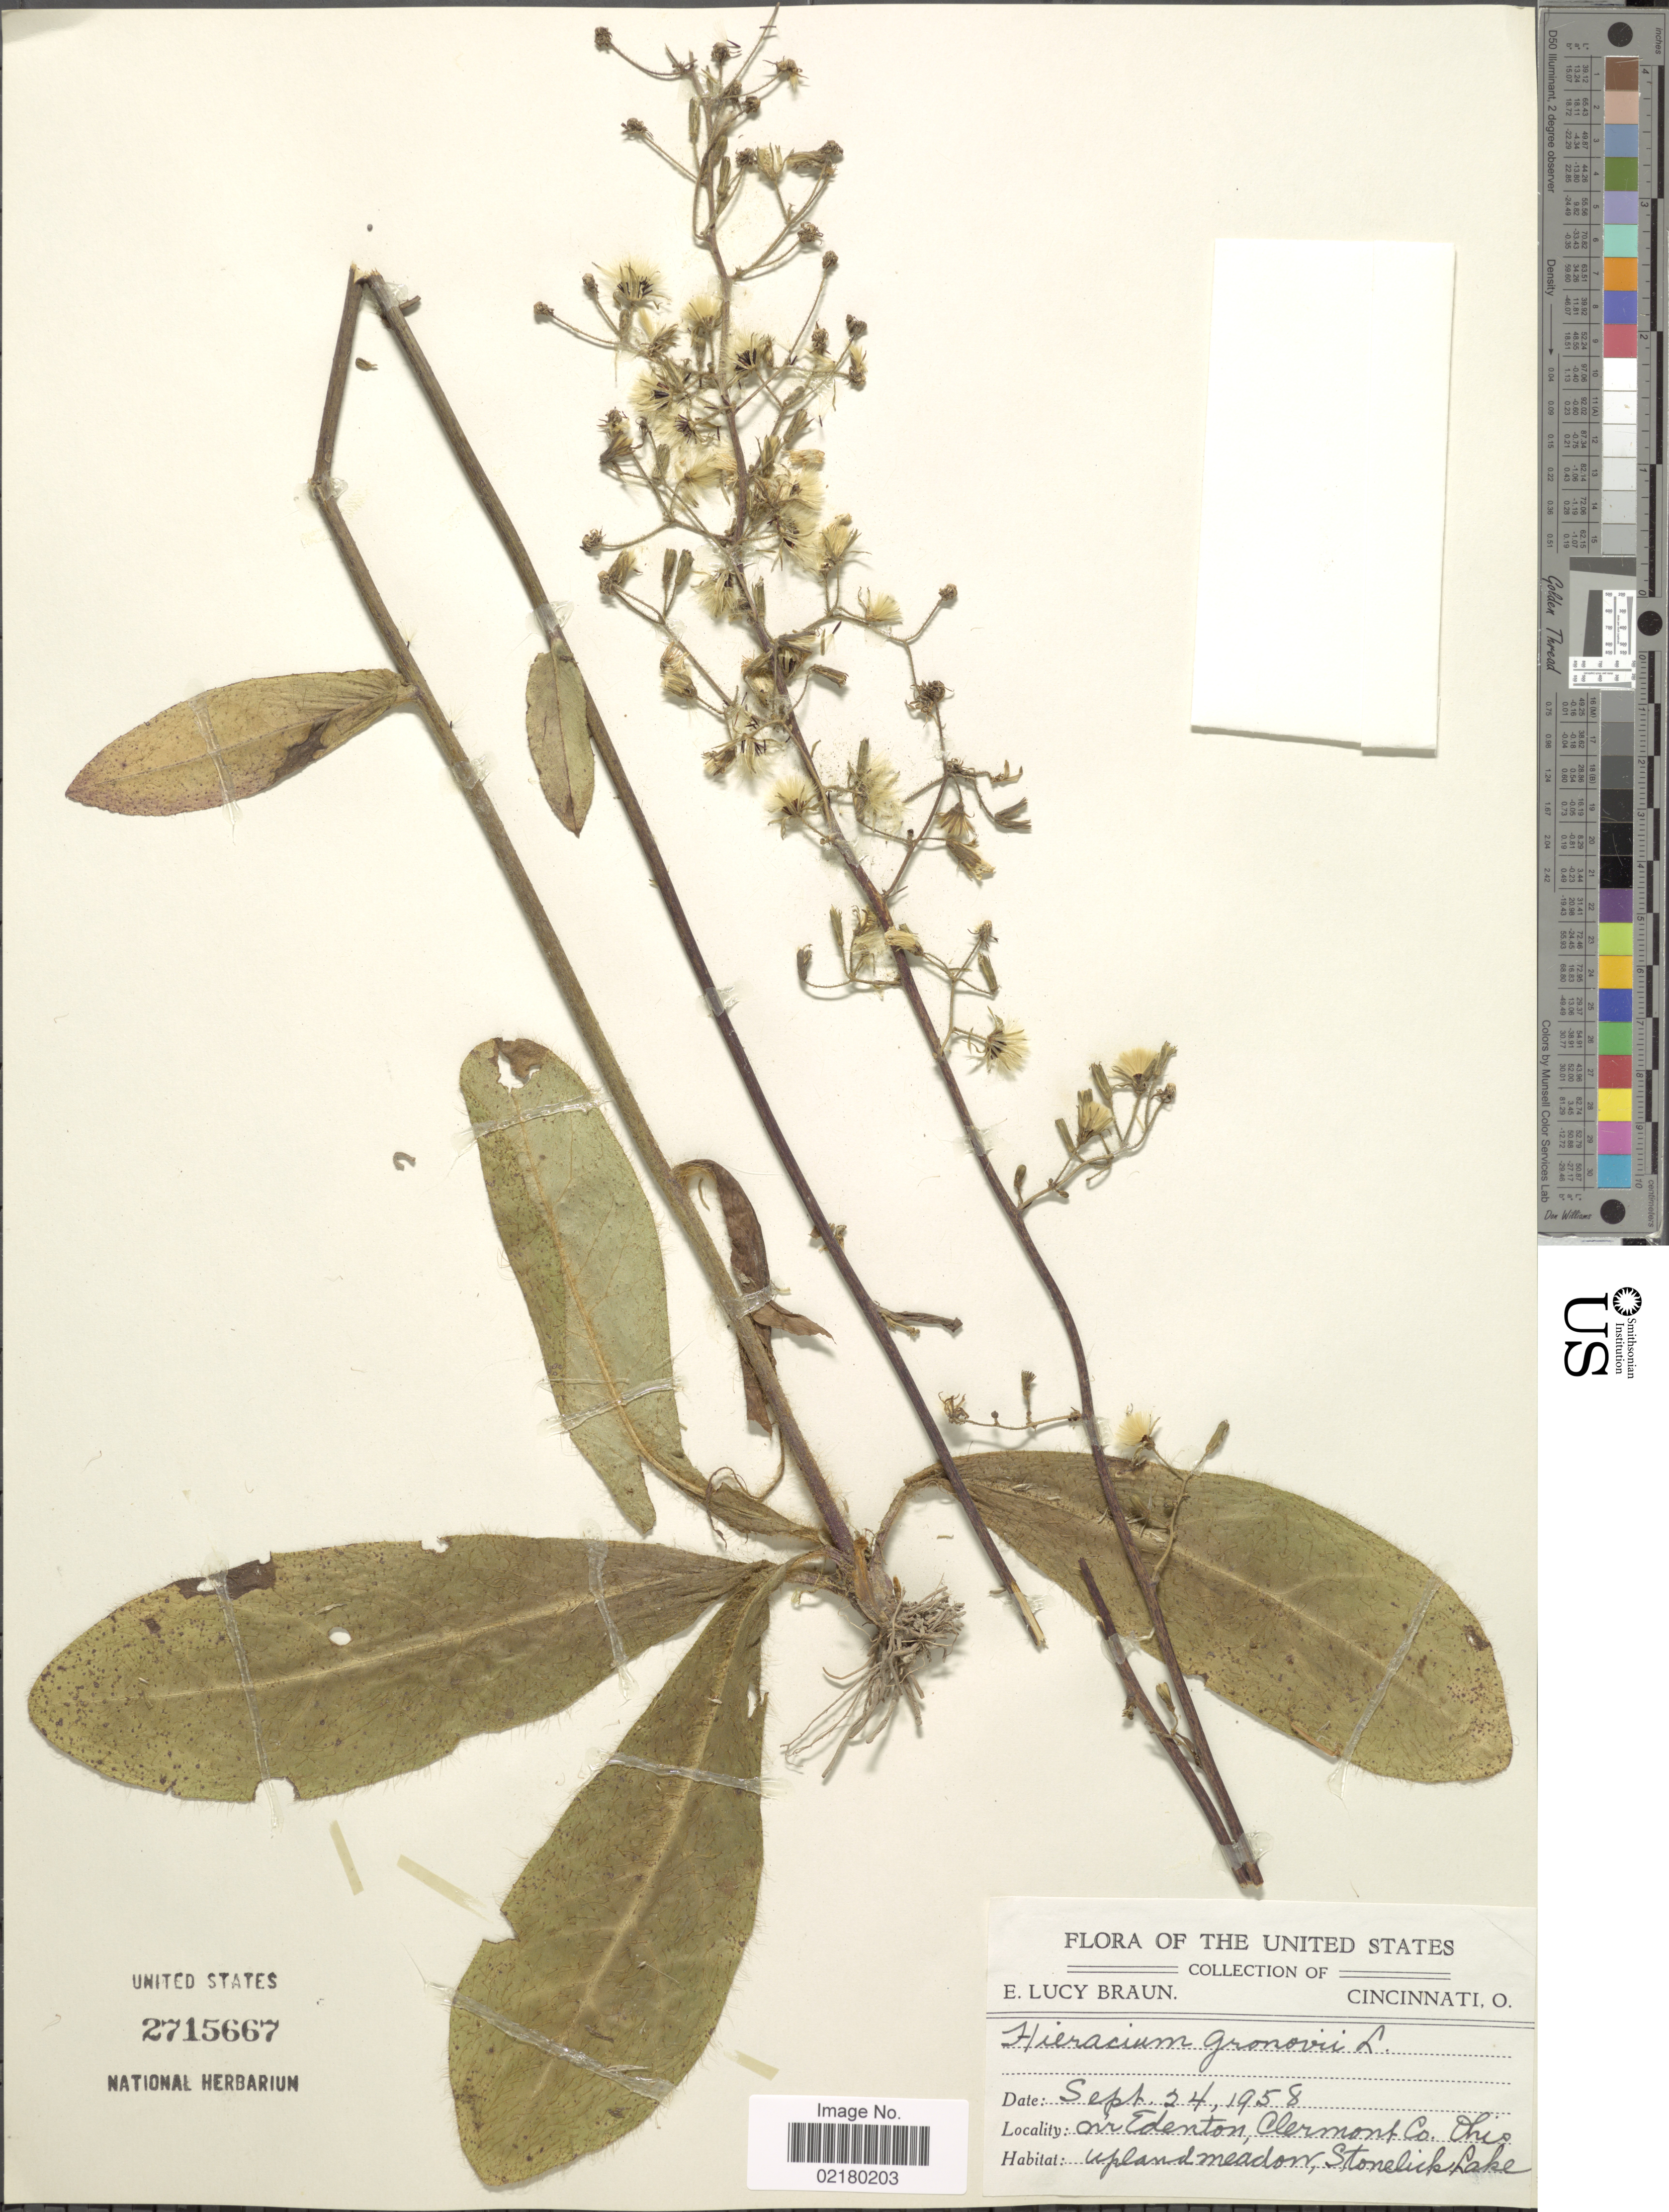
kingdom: Plantae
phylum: Tracheophyta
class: Magnoliopsida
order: Asterales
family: Asteraceae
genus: Hieracium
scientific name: Hieracium gronovii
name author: L.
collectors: E. L. Braun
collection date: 1958-09-24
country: United States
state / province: Ohio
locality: Nr Edentobn, Clermont Co., upland meadow, Stonelick Lake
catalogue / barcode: US 2715667